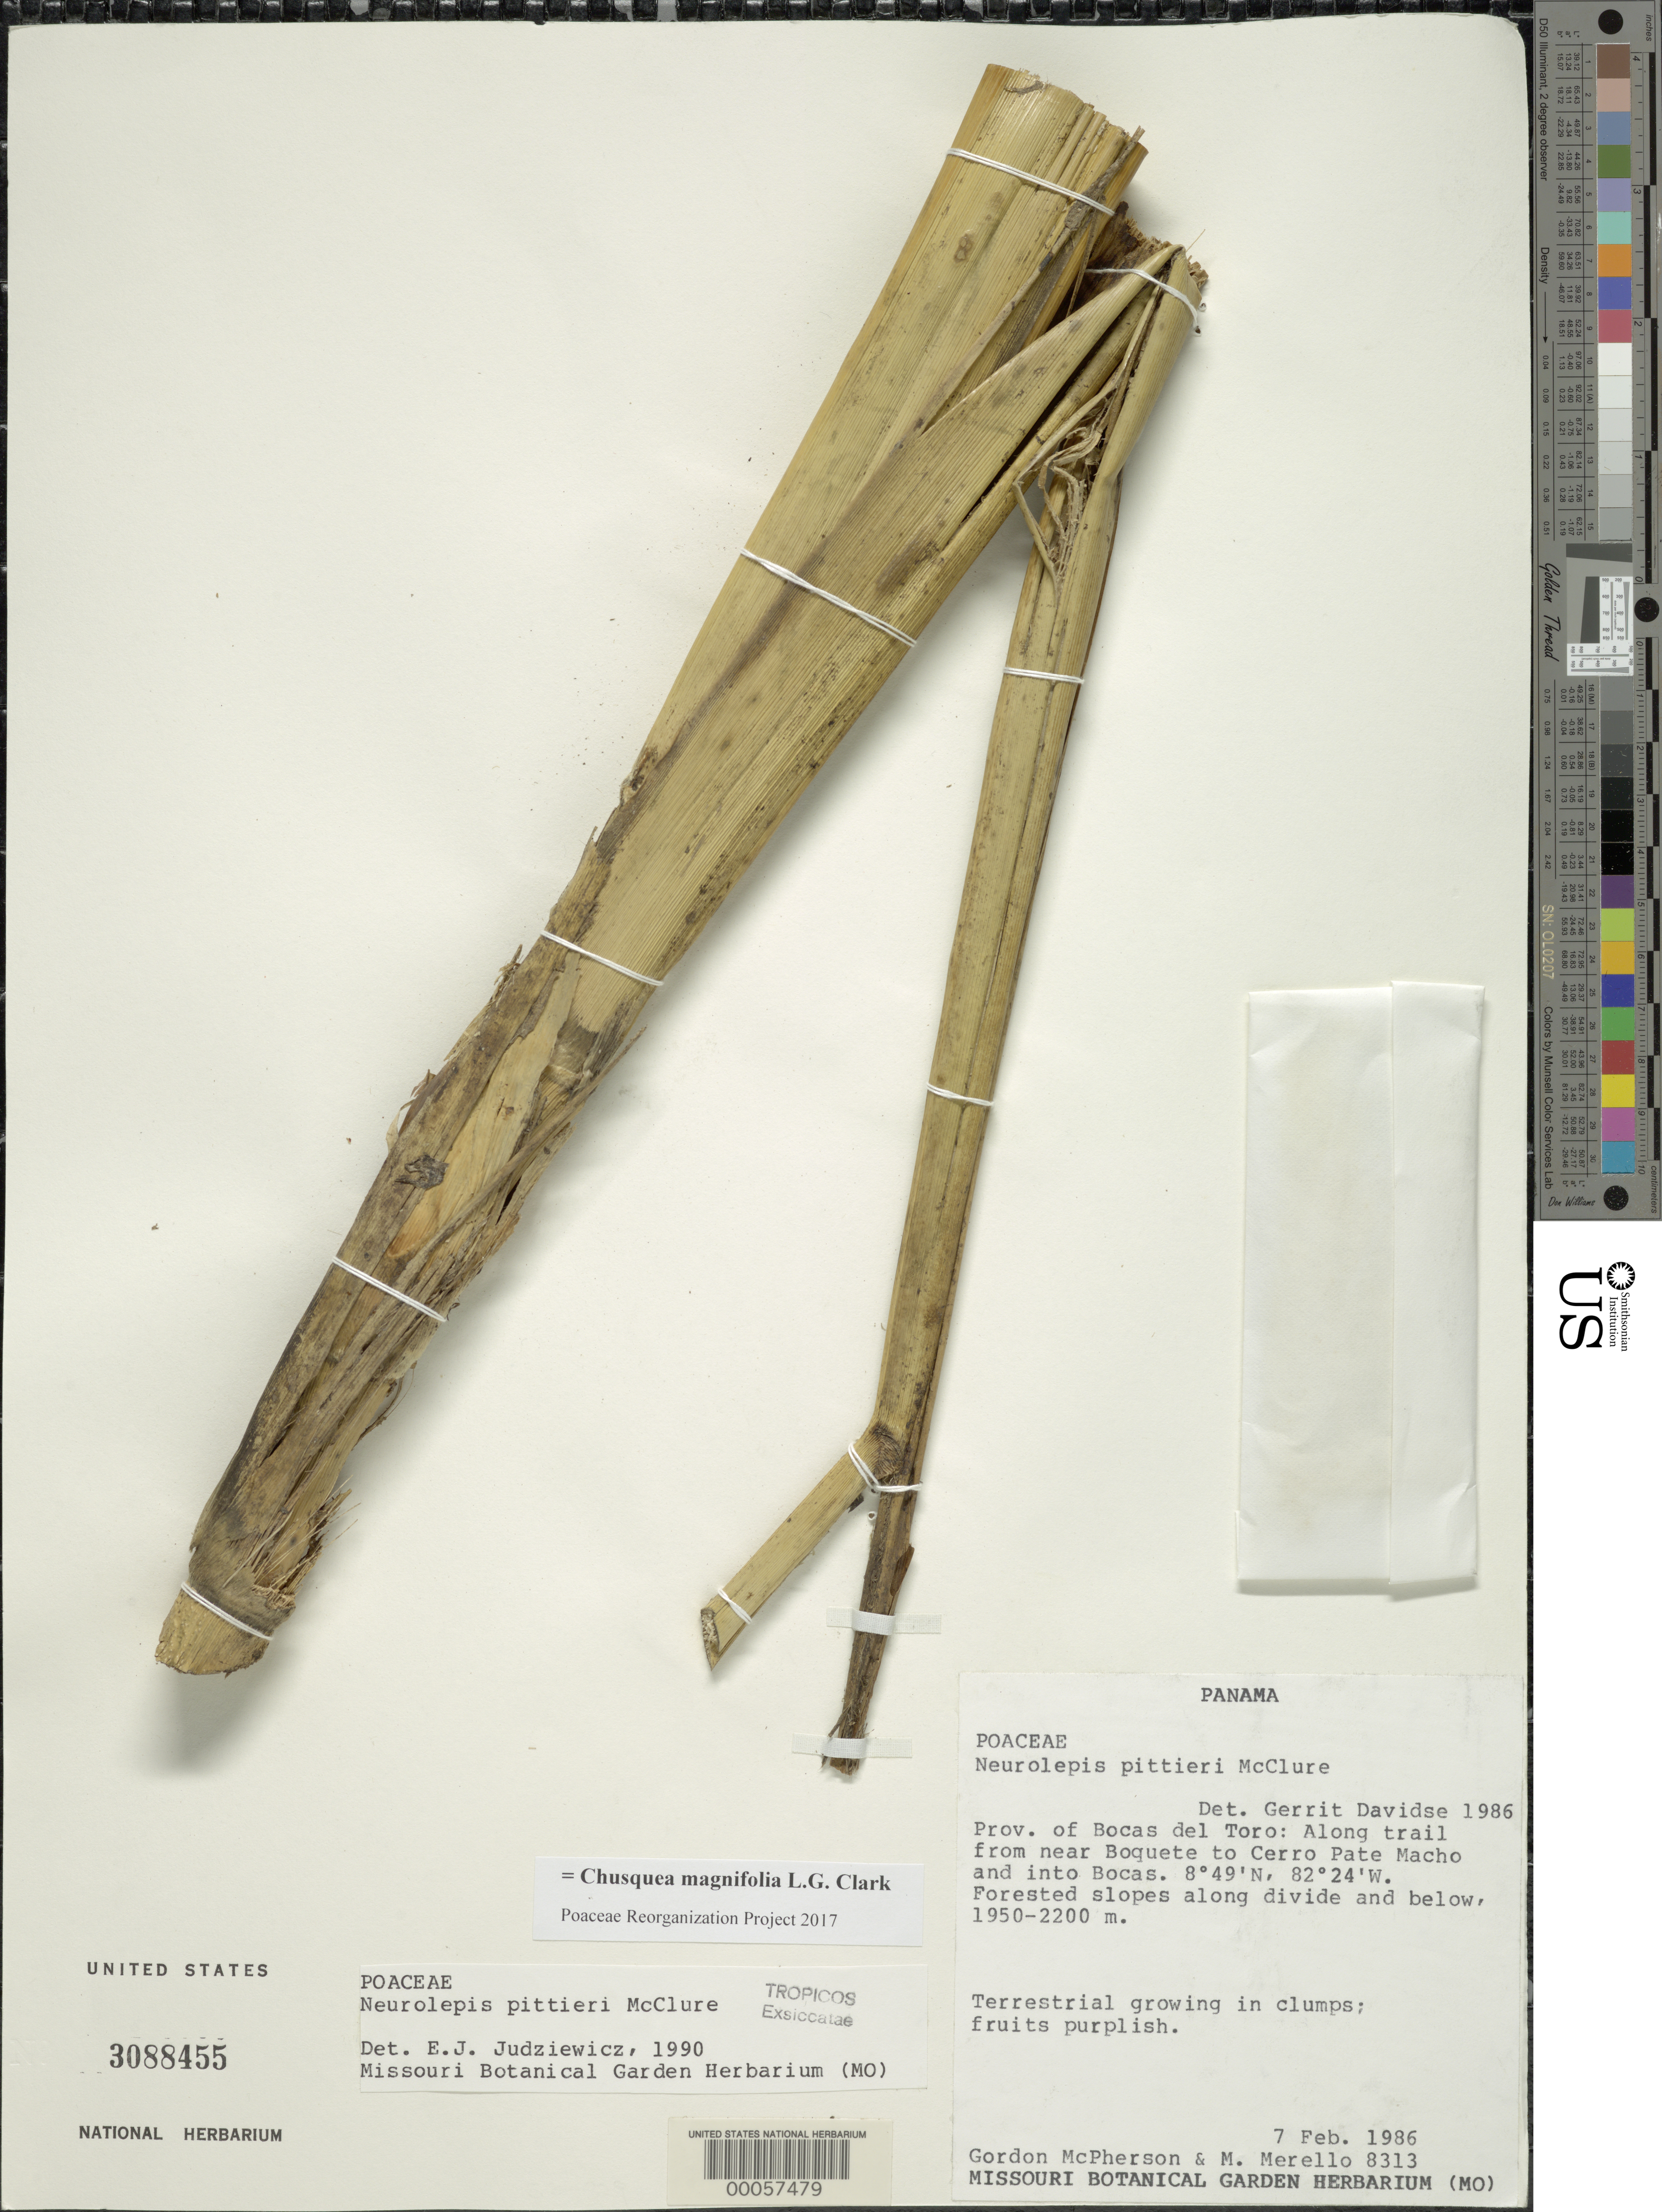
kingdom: Plantae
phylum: Tracheophyta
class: Liliopsida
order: Poales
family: Poaceae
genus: Neurolepis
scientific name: Neurolepis pittieri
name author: McClure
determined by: Judziewicz, E. J.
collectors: G. D. McPherson & M. Merello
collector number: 8313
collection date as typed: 07 Feb 1986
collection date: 1986-02-07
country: Panama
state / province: Bocas del Toro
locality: Along Trail from near Boquete to Cerro Pate Macho and into Bocas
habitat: Forested slopes along divide and below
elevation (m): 1950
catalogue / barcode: US 3088455